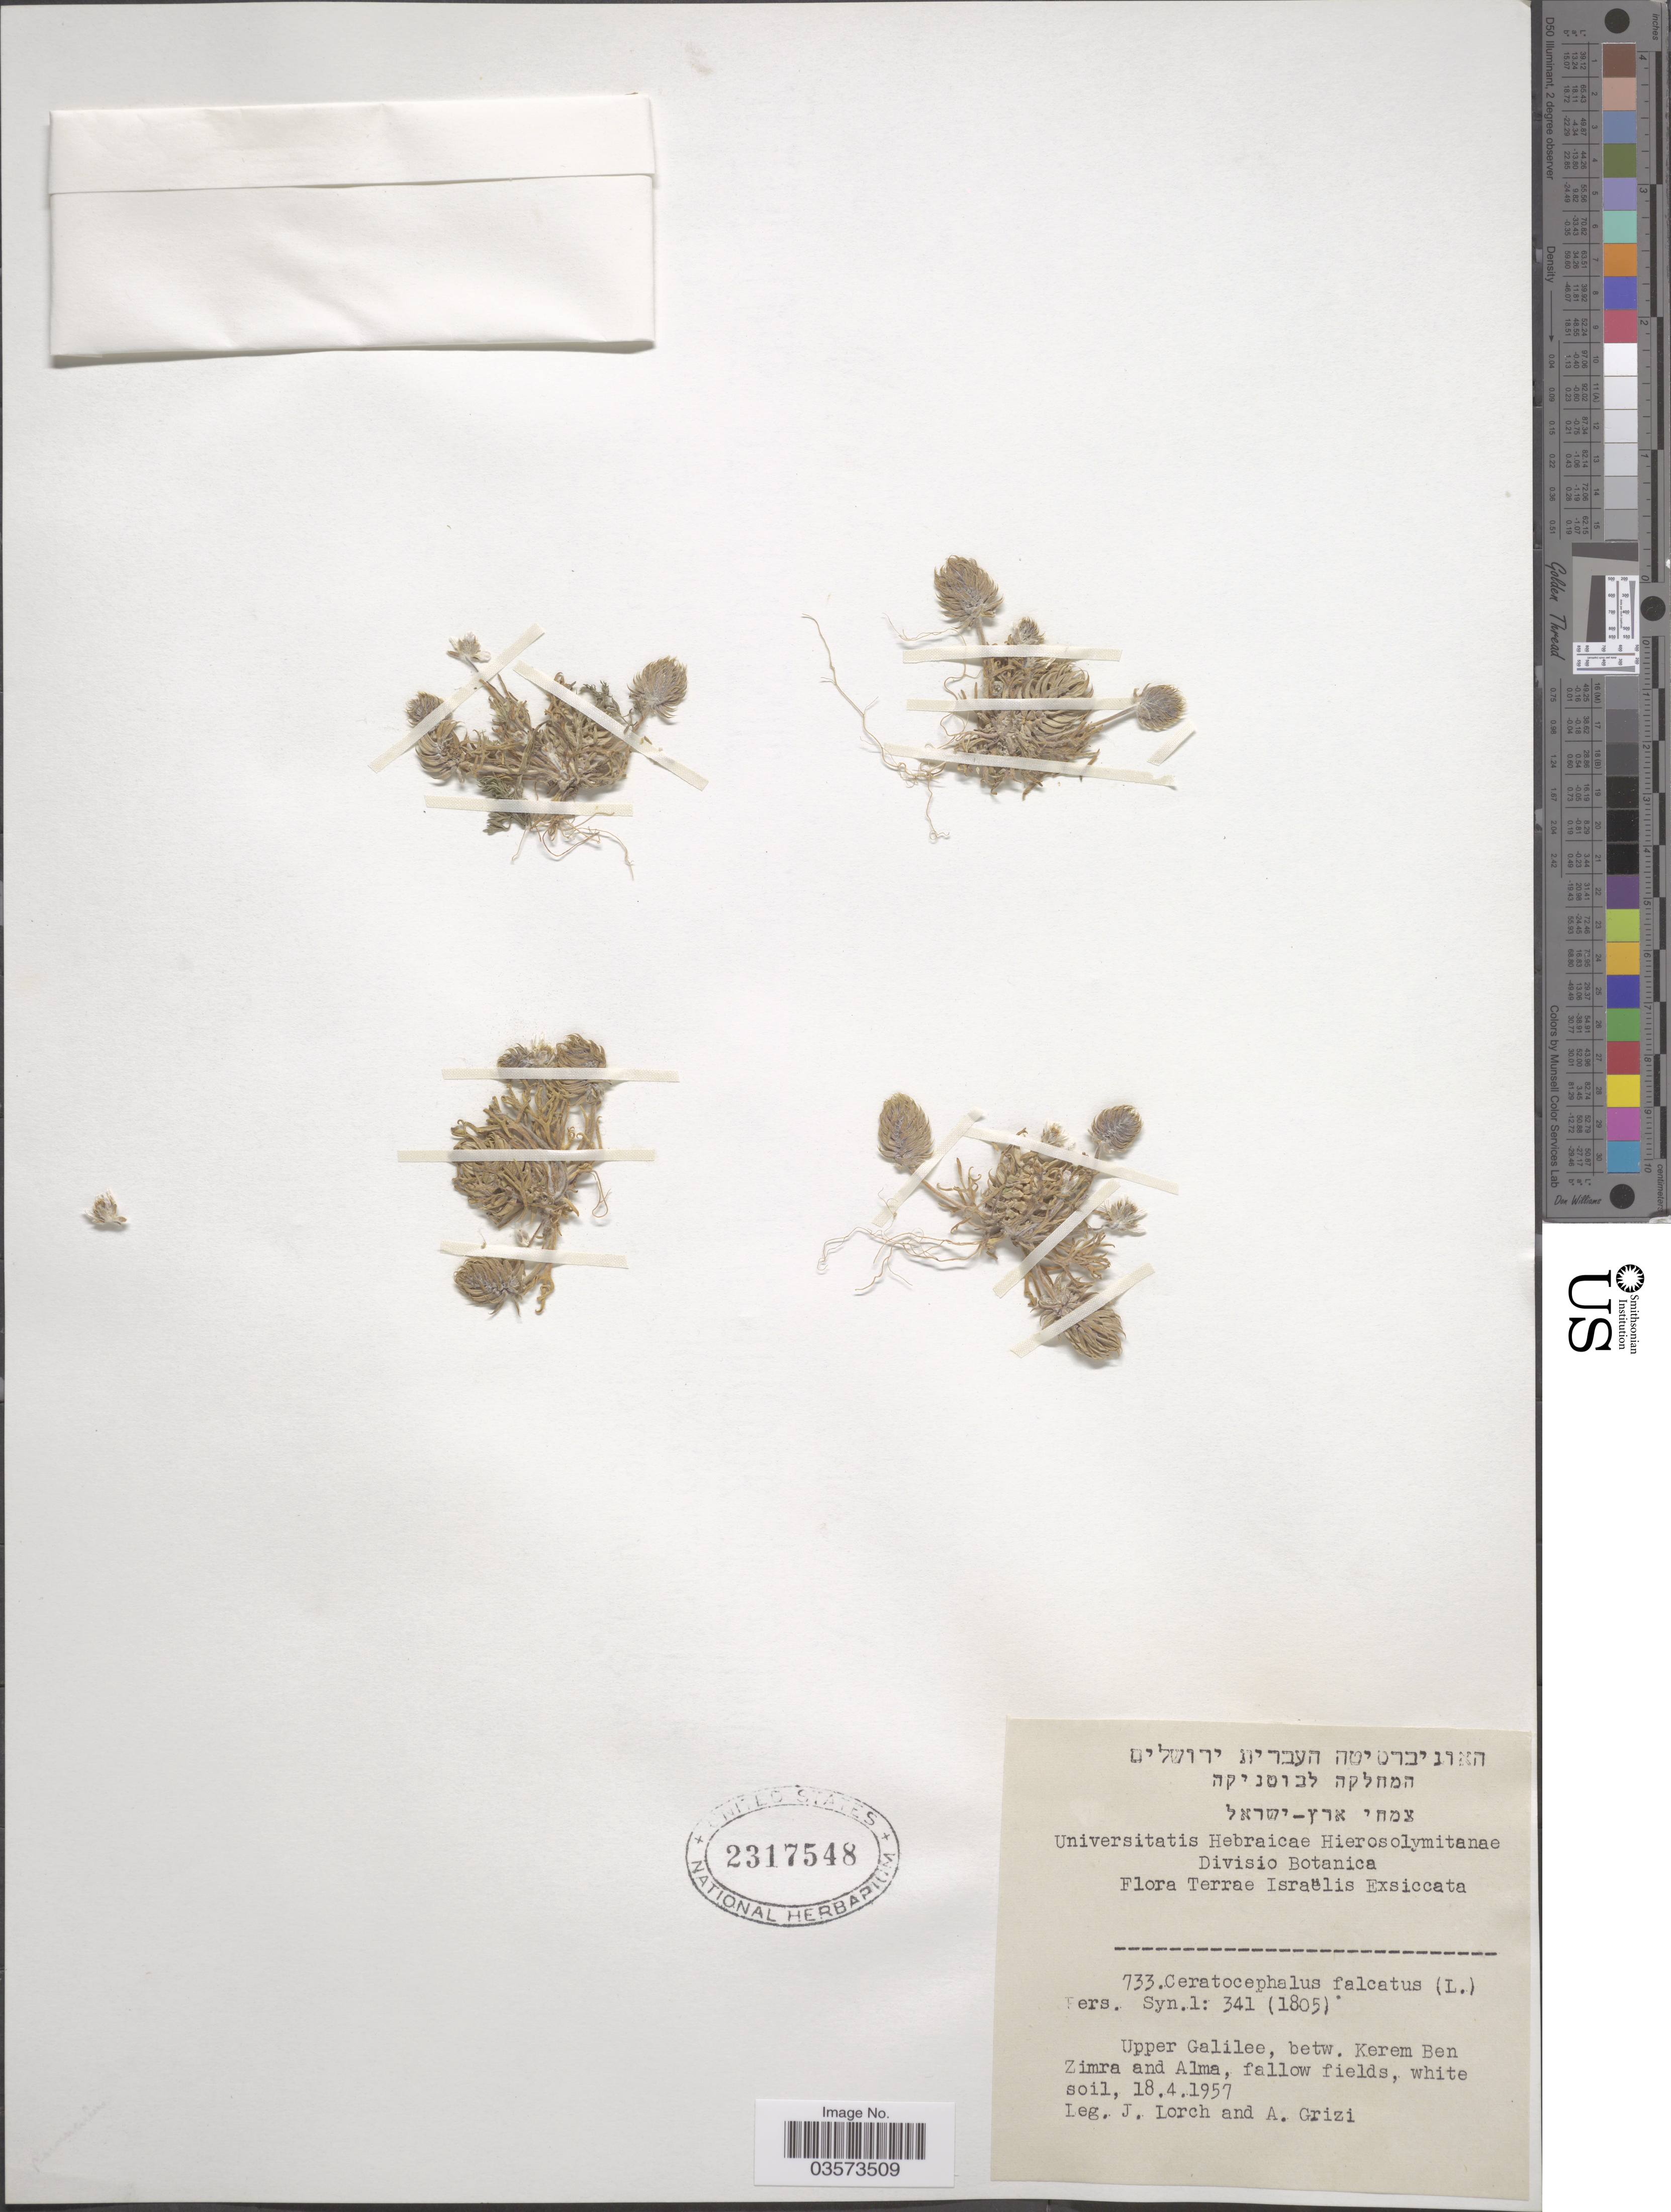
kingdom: Plantae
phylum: Tracheophyta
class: Magnoliopsida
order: Ranunculales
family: Ranunculaceae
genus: Ceratocephalus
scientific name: Ceratocephalus falcatus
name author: (L.) Pers.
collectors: J. Lorch & A. Grizi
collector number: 733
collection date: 1957-04-18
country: Israel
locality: Terrae Israëlis. Upper Galilee, betw. Kerem Ben Zimra and Alma.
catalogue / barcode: US 2317548